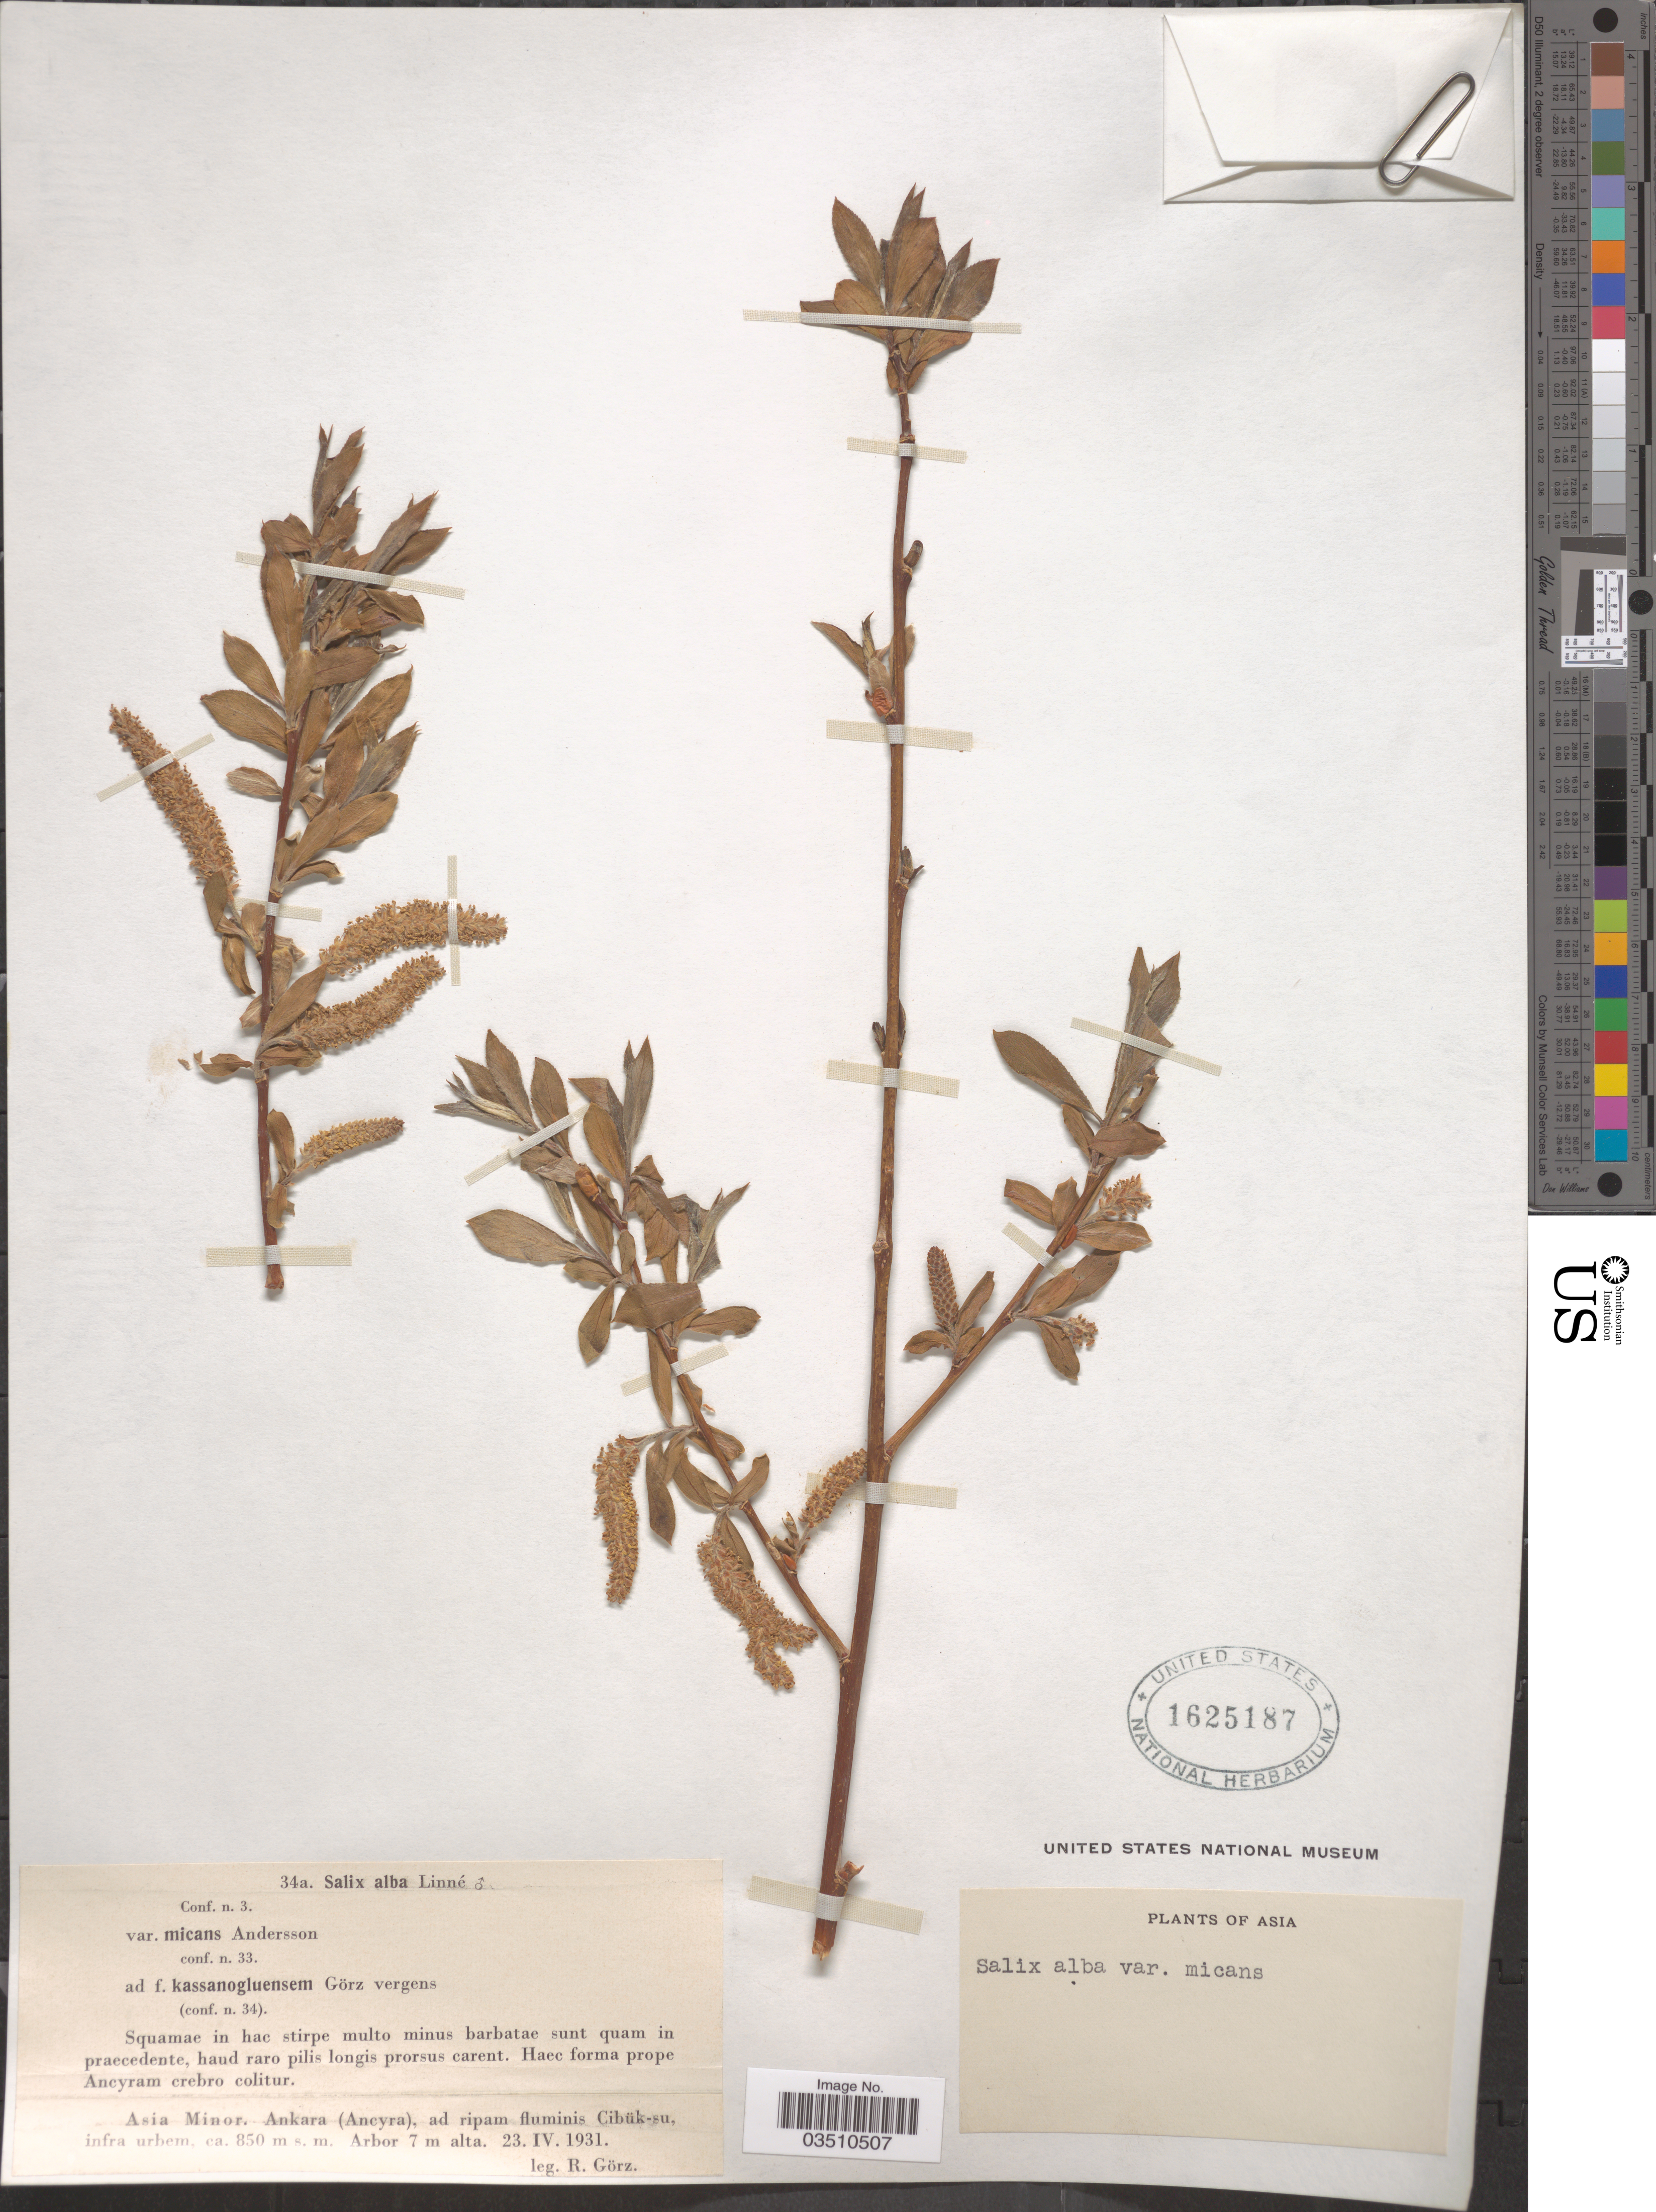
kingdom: Plantae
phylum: Tracheophyta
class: Magnoliopsida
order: Malpighiales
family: Salicaceae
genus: Salix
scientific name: Salix alba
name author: L.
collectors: R. Görz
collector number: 34a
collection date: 1931-04-23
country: Turkey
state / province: Ankara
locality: Asia Minor. Ankara (Ancyra), ad ripam fluminis Cibük-su, infra urbem.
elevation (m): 850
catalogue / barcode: US 1625187